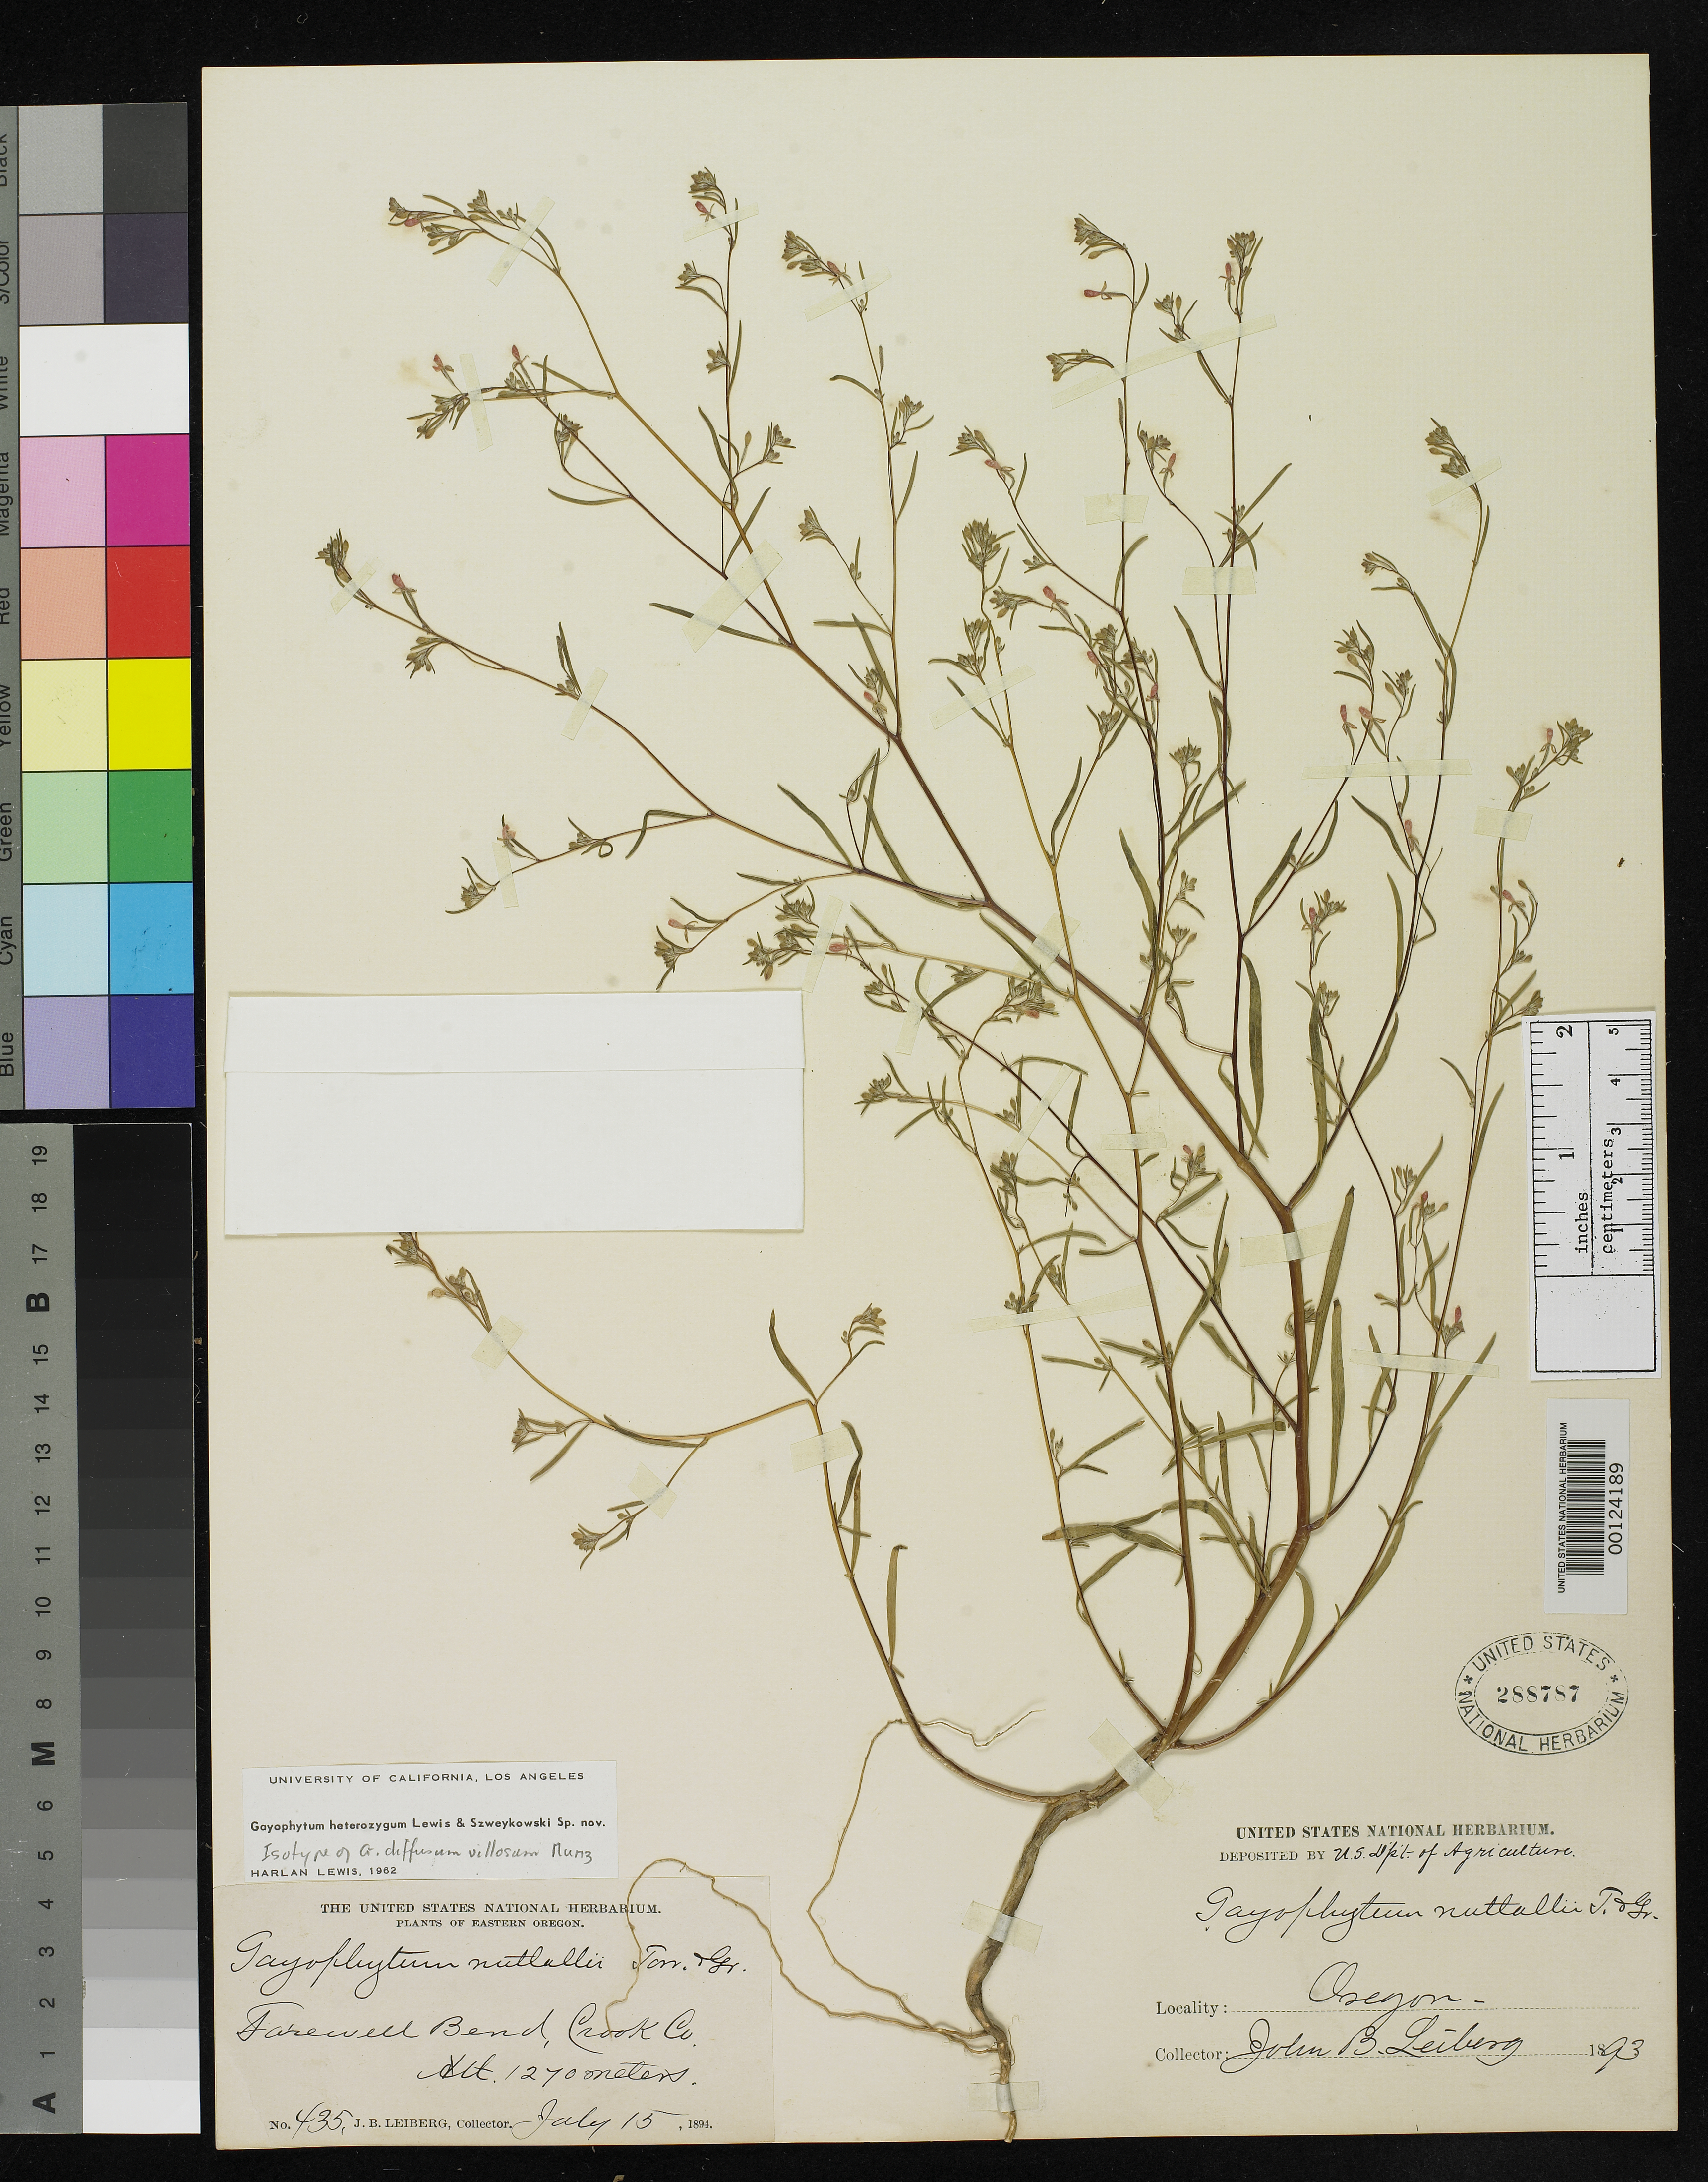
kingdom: Plantae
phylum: Tracheophyta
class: Magnoliopsida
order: Myrtales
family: Onagraceae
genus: Gayophytum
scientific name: Gayophytum diffusum var. villosum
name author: Munz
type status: Isotype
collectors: J. Leiberg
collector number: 435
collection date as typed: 15 Jul 1894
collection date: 1894-07-15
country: United States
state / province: Oregon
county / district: Crook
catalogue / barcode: US 288787